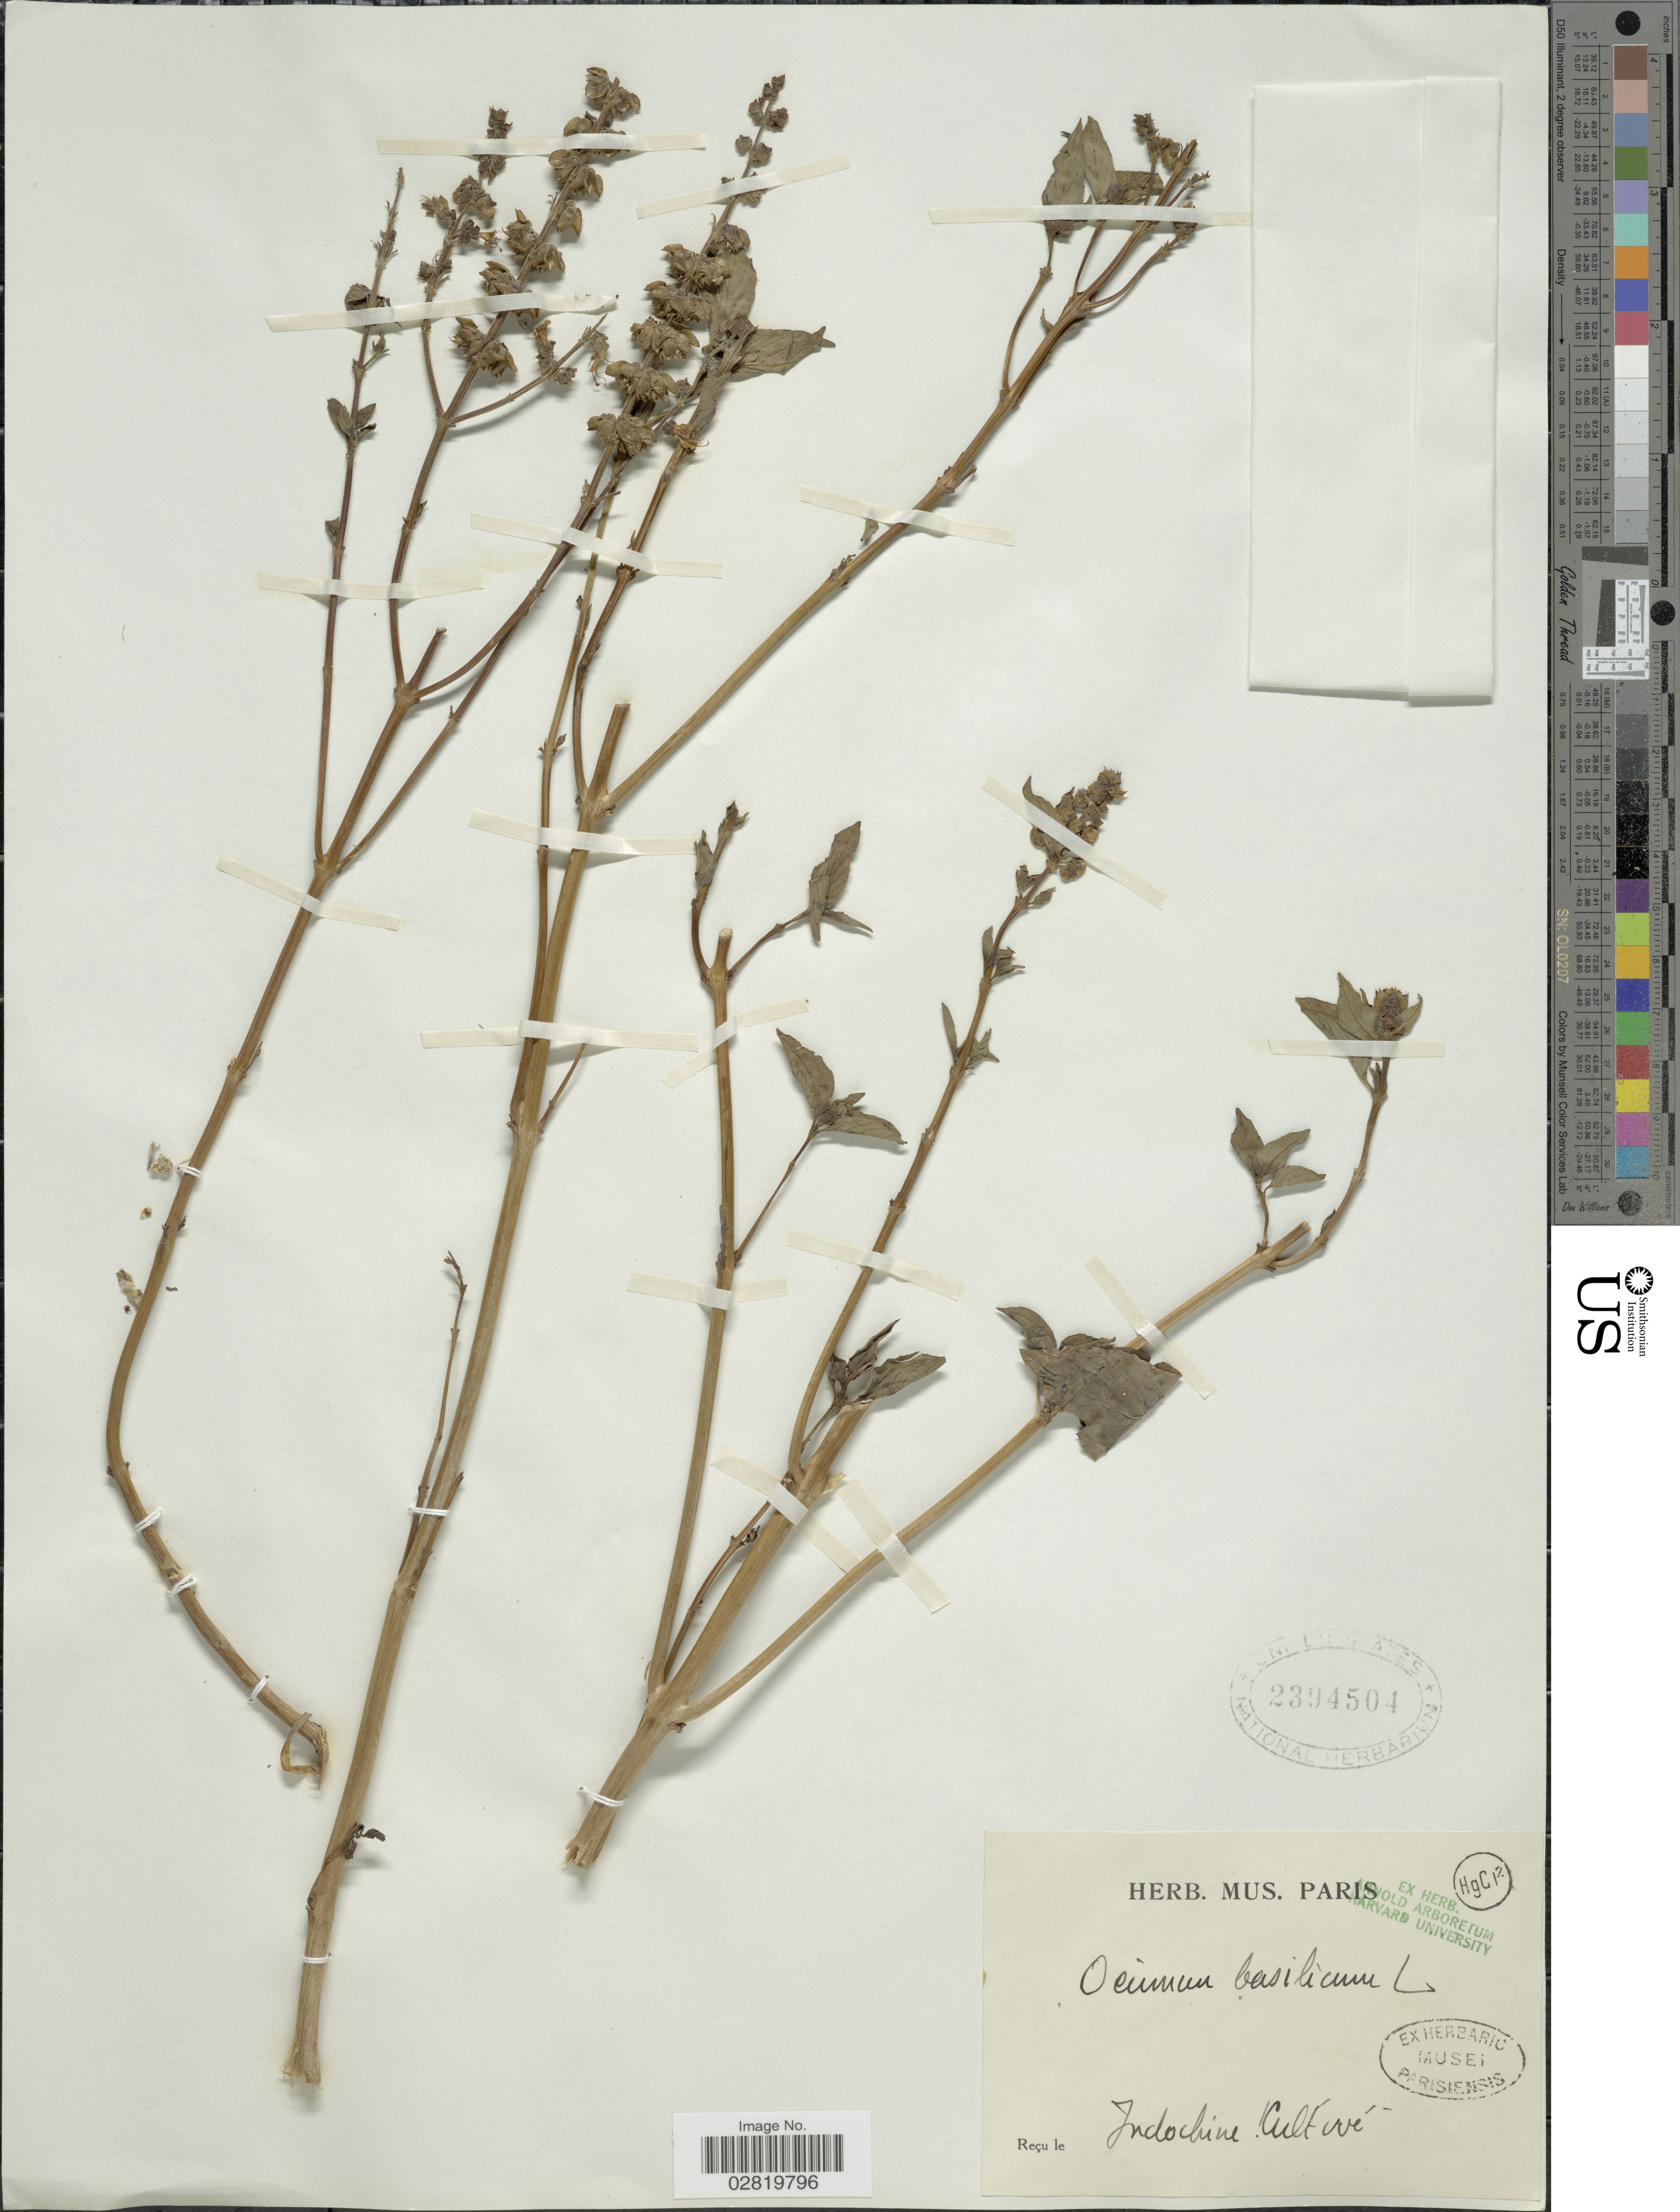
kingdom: Plantae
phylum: Tracheophyta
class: Magnoliopsida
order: Lamiales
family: Lamiaceae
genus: Ocimum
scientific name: Ocimum basilicum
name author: L.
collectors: ex herb. Mus. Paris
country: Vietnam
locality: Indochine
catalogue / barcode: US 2394504